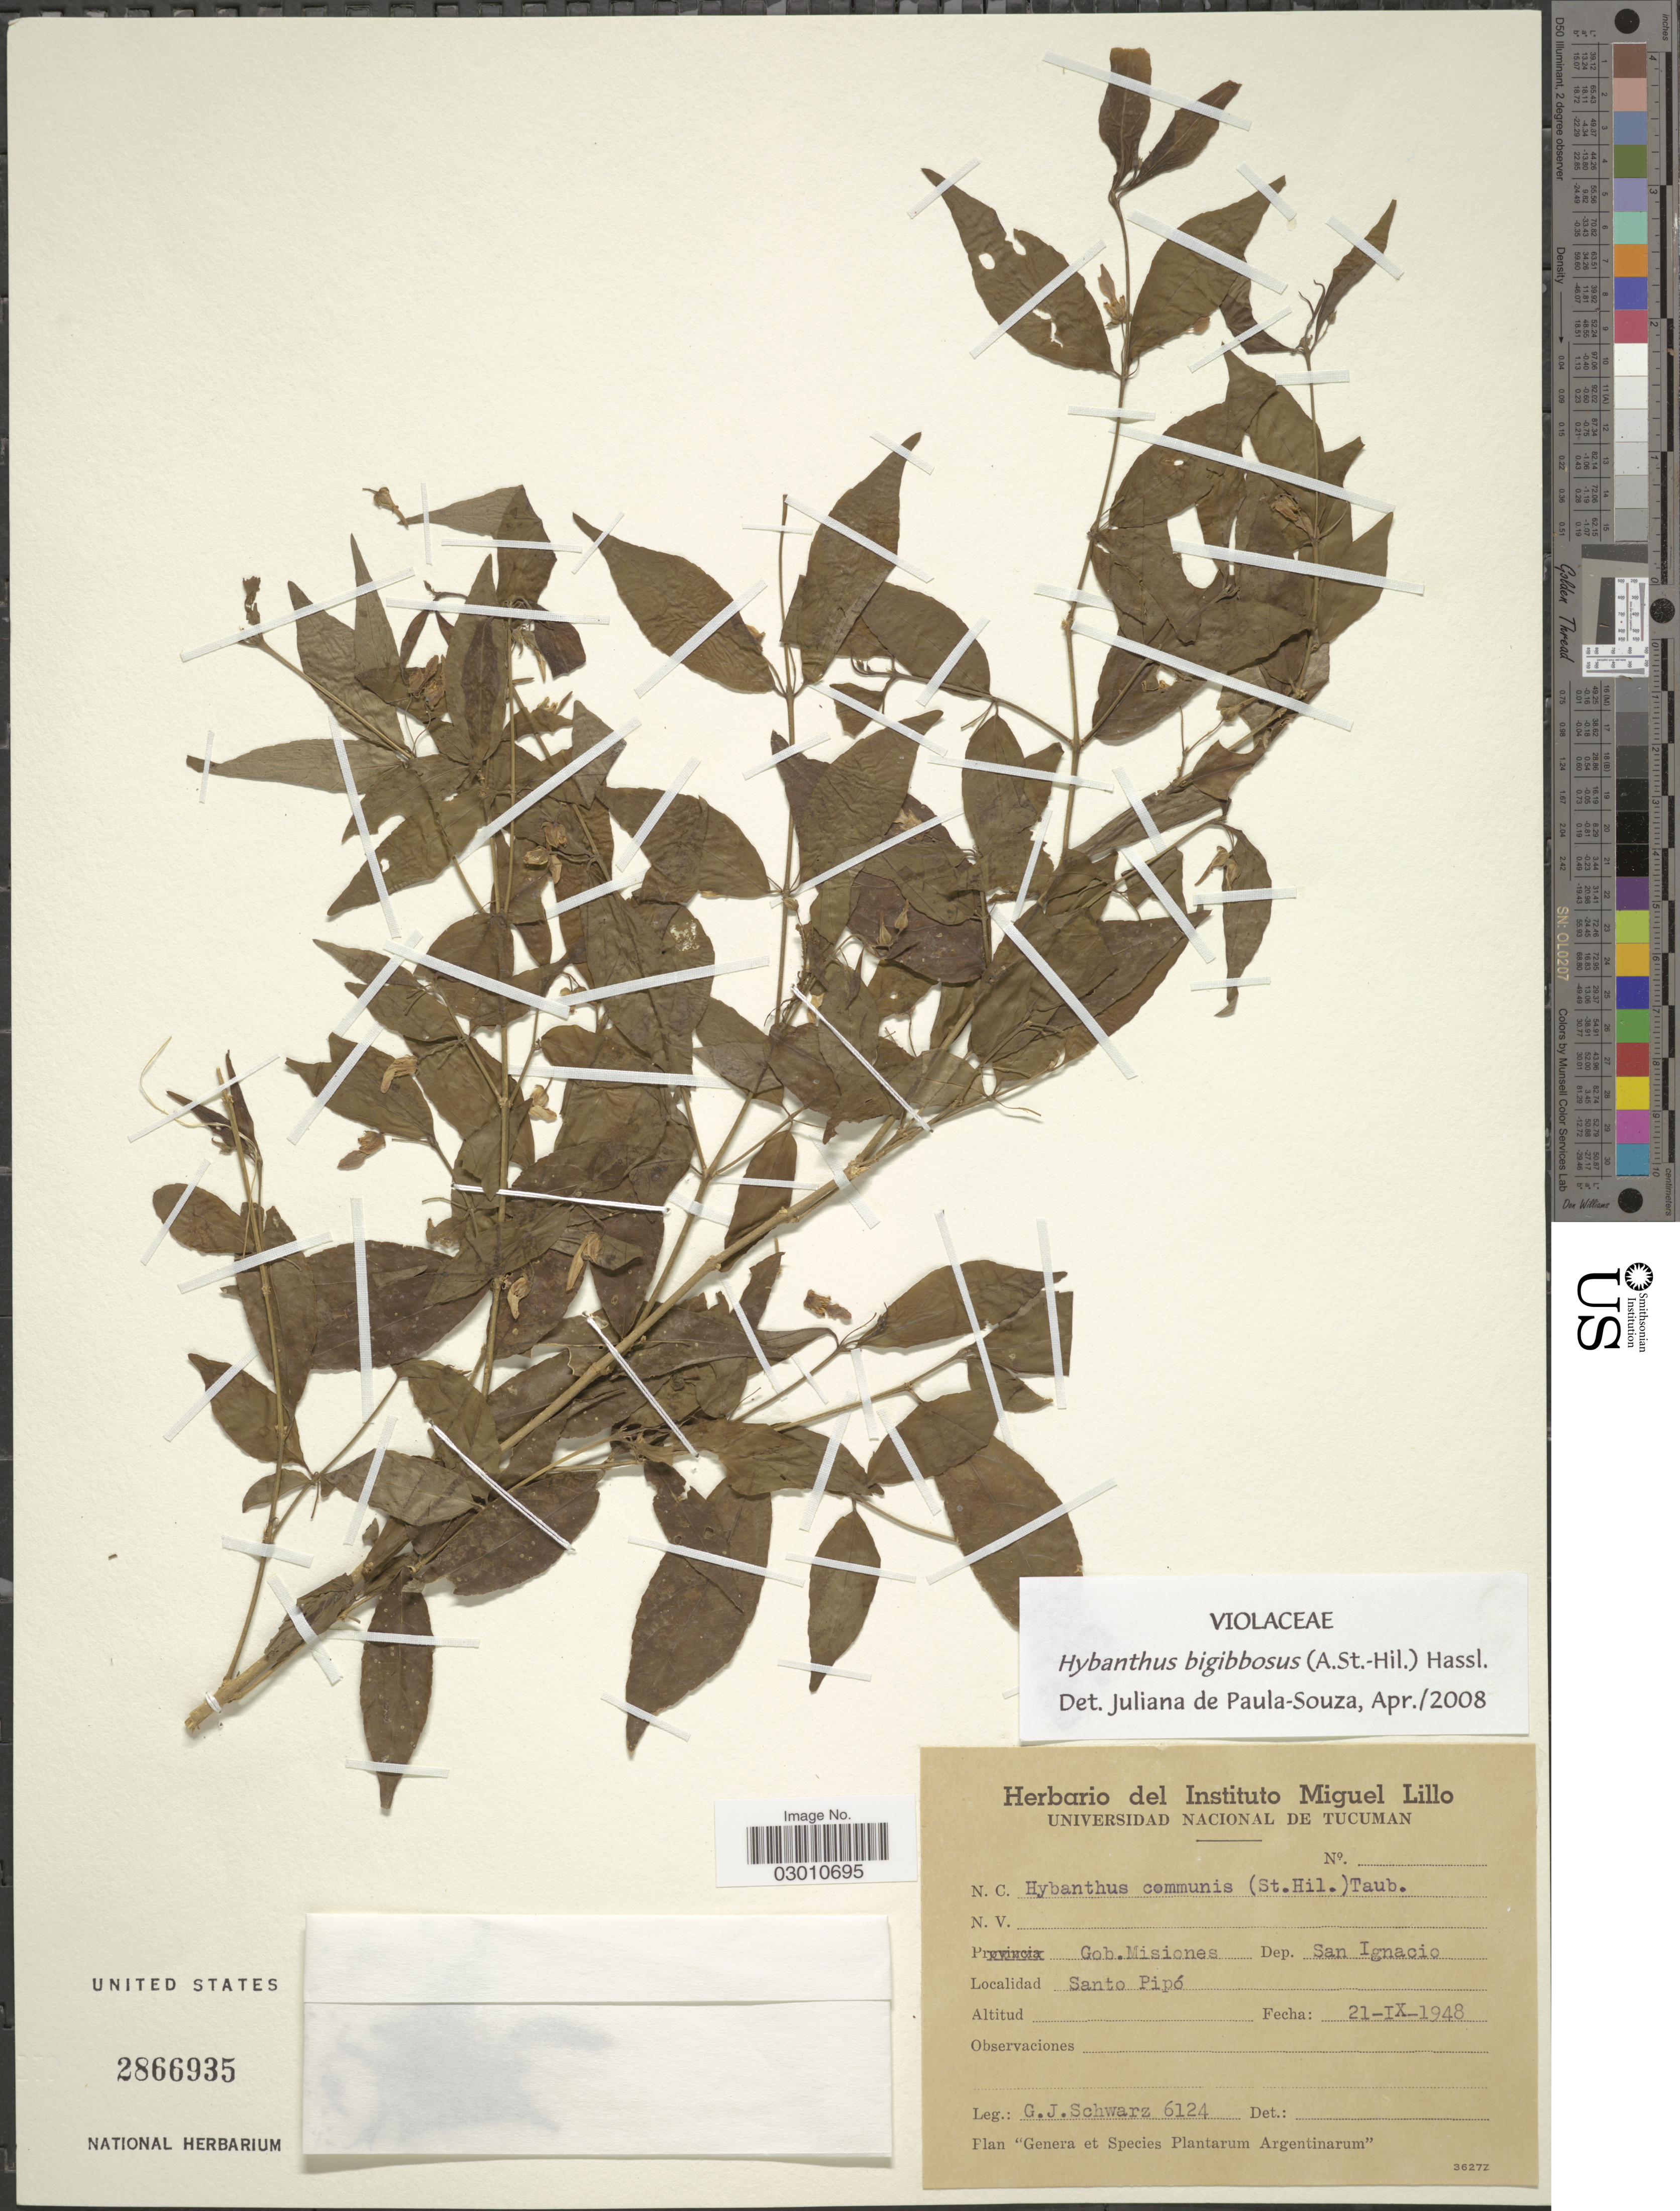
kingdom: Plantae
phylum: Tracheophyta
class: Magnoliopsida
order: Malpighiales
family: Violaceae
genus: Pombalia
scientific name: Pombalia bigibbosa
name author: (A. St.-Hil.) Paula-Souza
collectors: G. J. Schwarz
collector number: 6124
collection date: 1948-09-21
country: Argentina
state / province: Misiones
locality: Gob. Misiones, Dep. San Ignacio. Santo Pipó.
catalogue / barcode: US 2866935